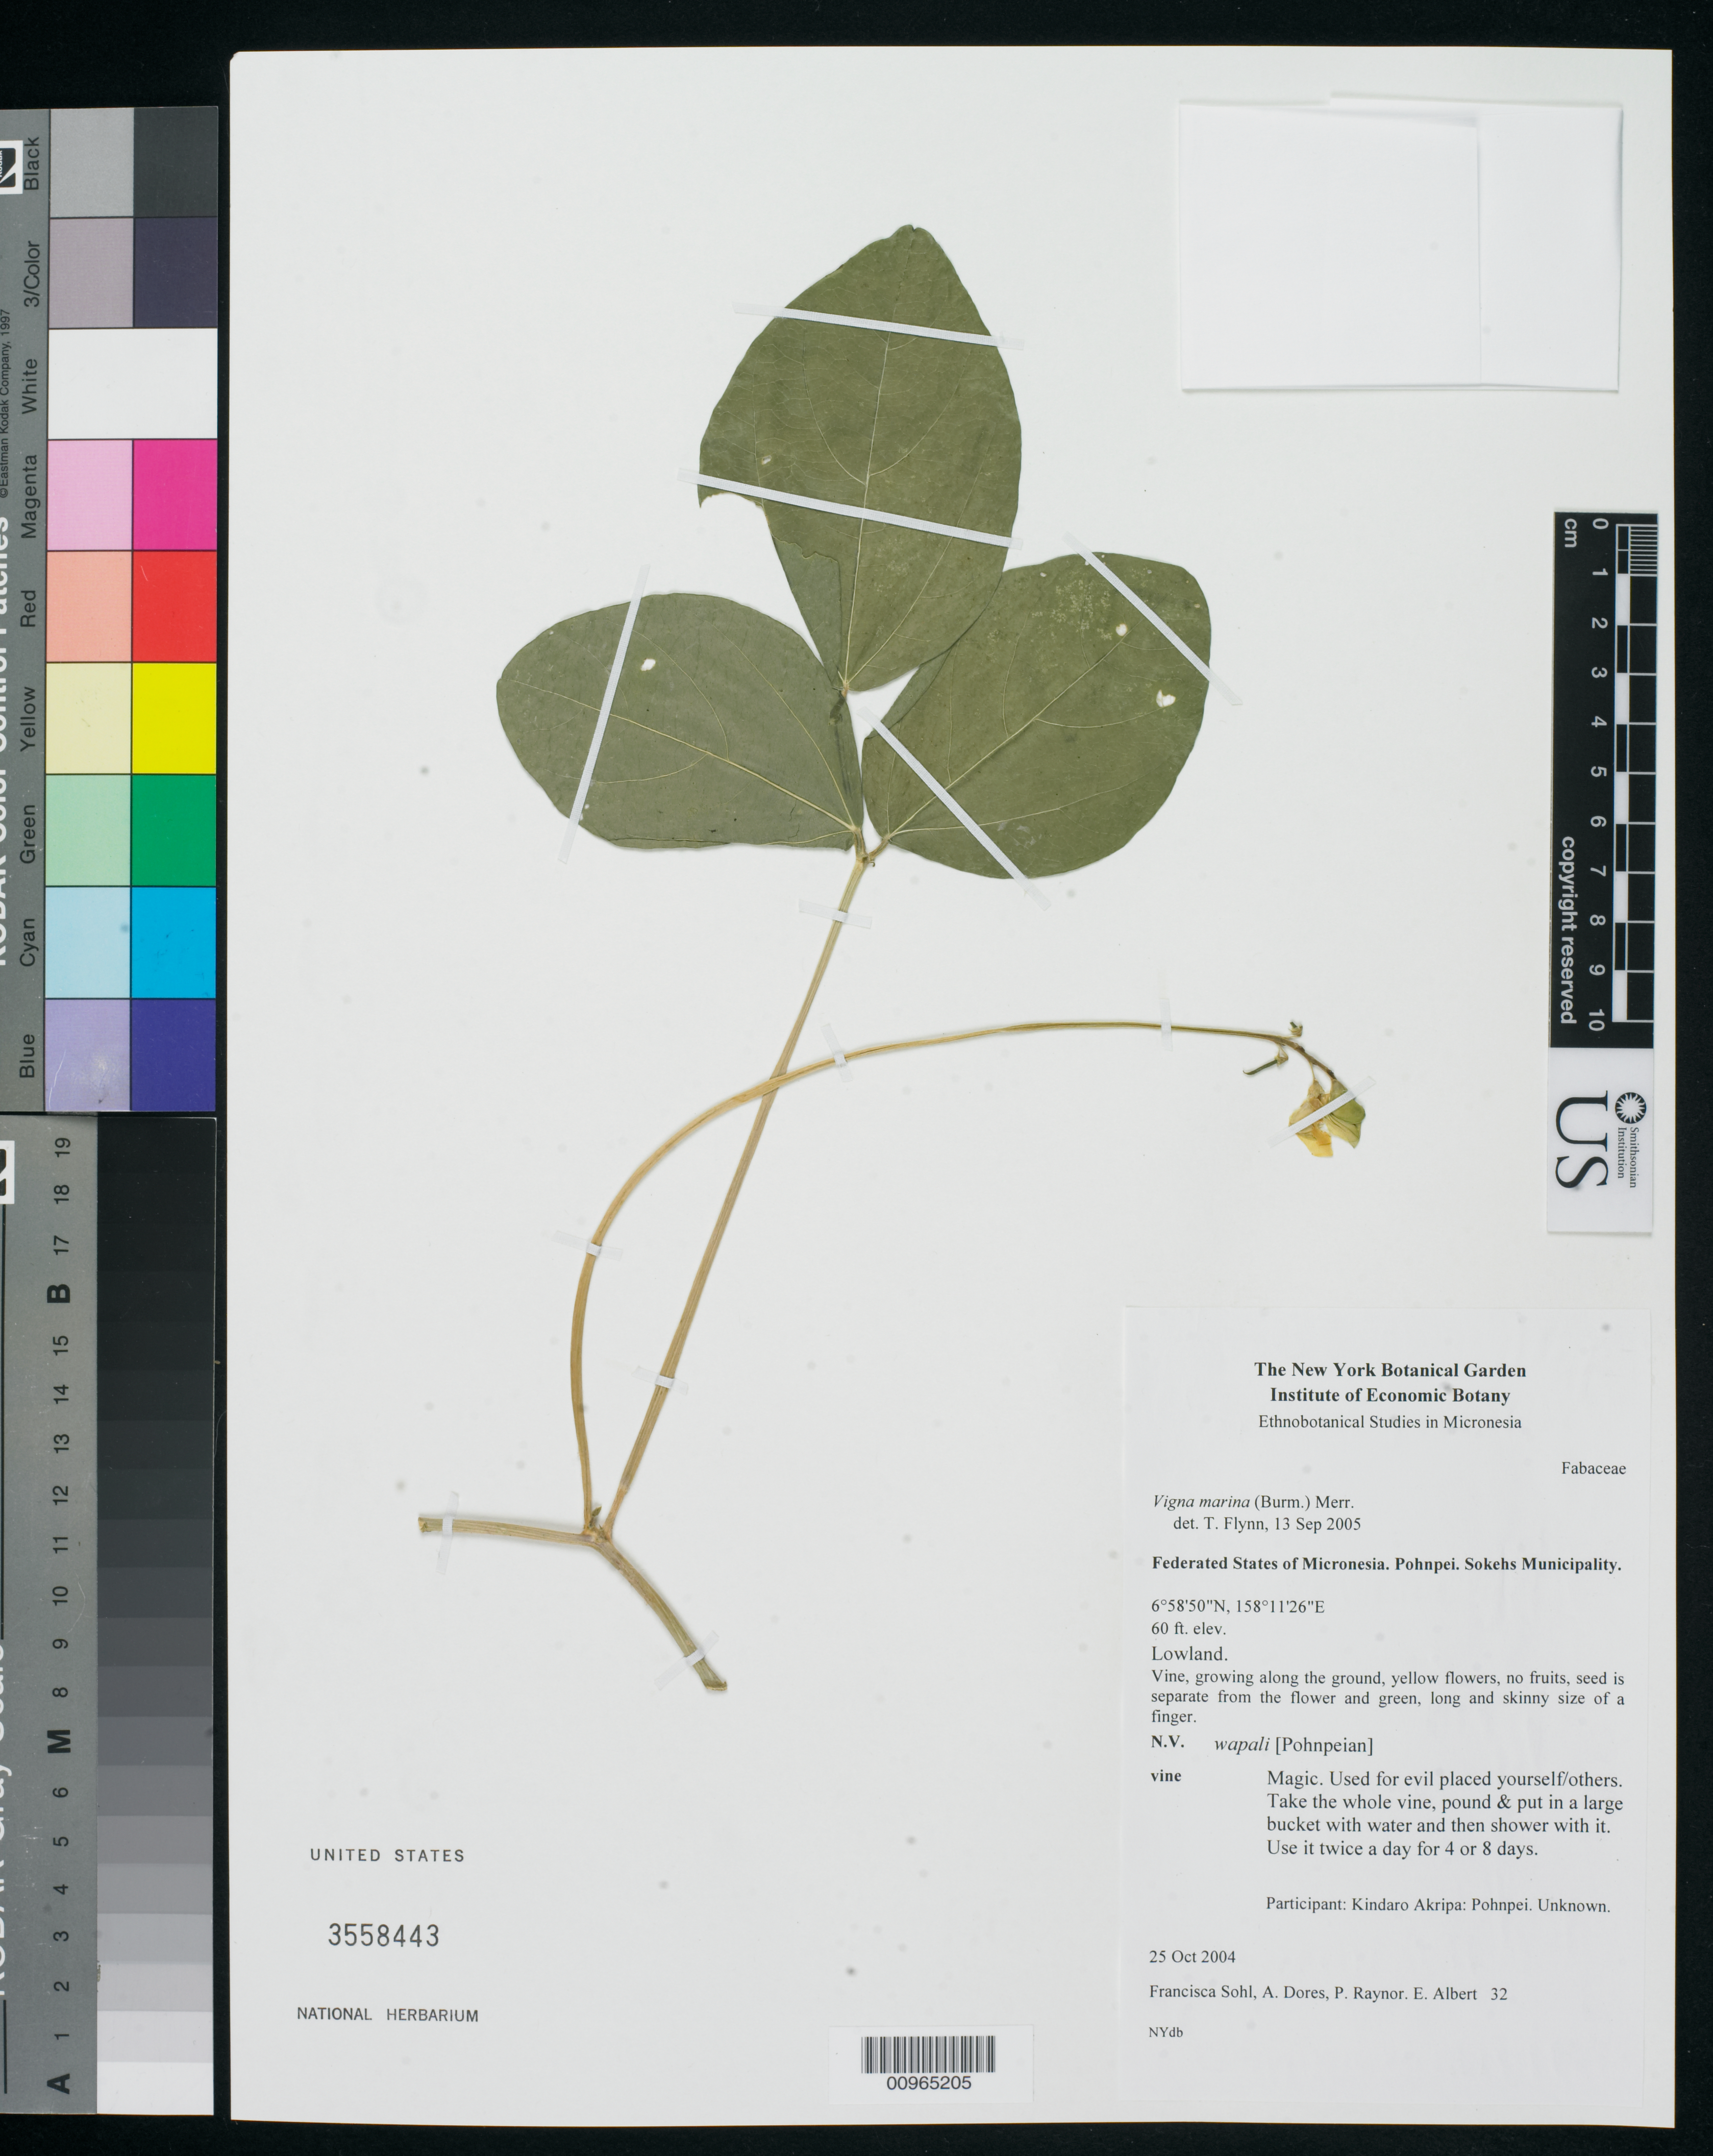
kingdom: Plantae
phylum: Tracheophyta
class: Magnoliopsida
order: Fabales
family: Fabaceae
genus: Vigna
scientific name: Vigna marina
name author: (Burm.) Merr.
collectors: F. Sohl, A. Dores, A. Raynor & E. Albert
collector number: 32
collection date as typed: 25 Oct 2004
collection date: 2004-10-25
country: Micronesia, Federated States of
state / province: Pohnpei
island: Pohnpei [Ponape]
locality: Sokehs Muncipality, Pohnpei, Micronesia. Lowland.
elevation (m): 18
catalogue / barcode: US 3558443